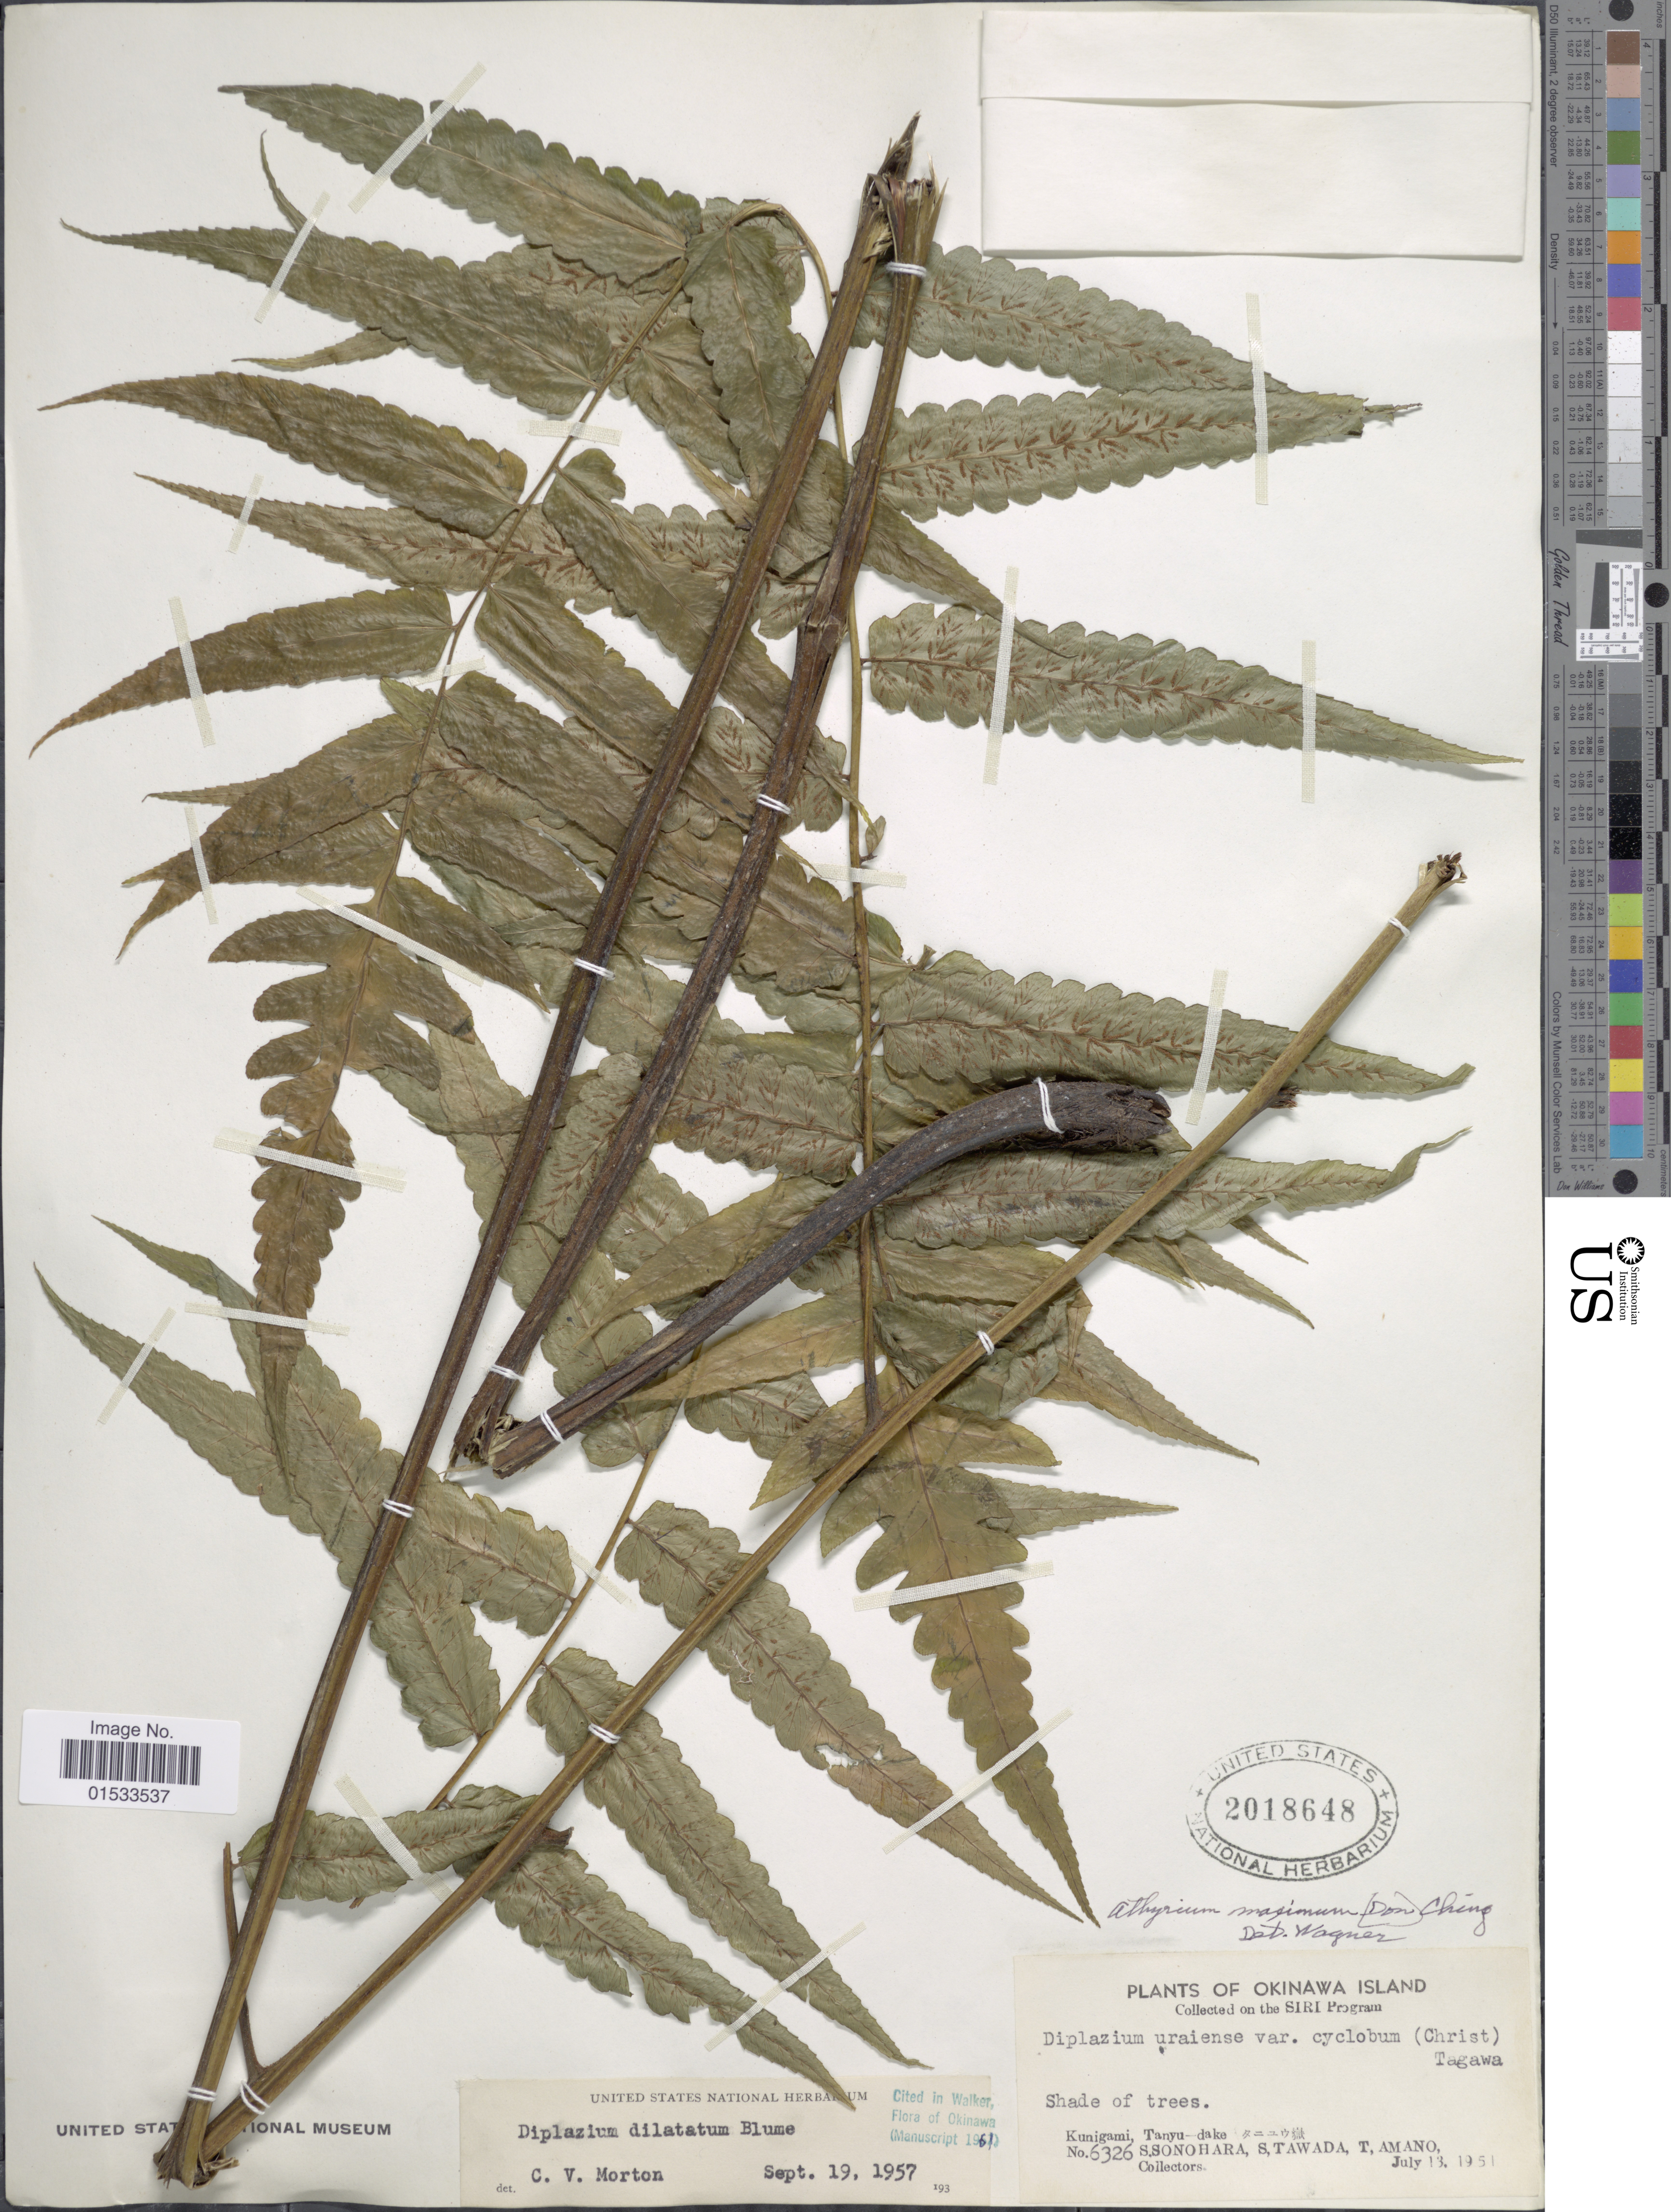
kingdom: Plantae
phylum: Tracheophyta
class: Polypodiopsida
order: Polypodiales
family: Athyriaceae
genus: Diplazium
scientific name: Diplazium dilatatum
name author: Blume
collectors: S. Sonohara, S. Tawada & T. Amano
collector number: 6326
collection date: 1951-07-13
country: Japan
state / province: Okinawa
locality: Okinawa Island, Kunigami, Tanyu- dake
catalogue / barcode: US 2018648